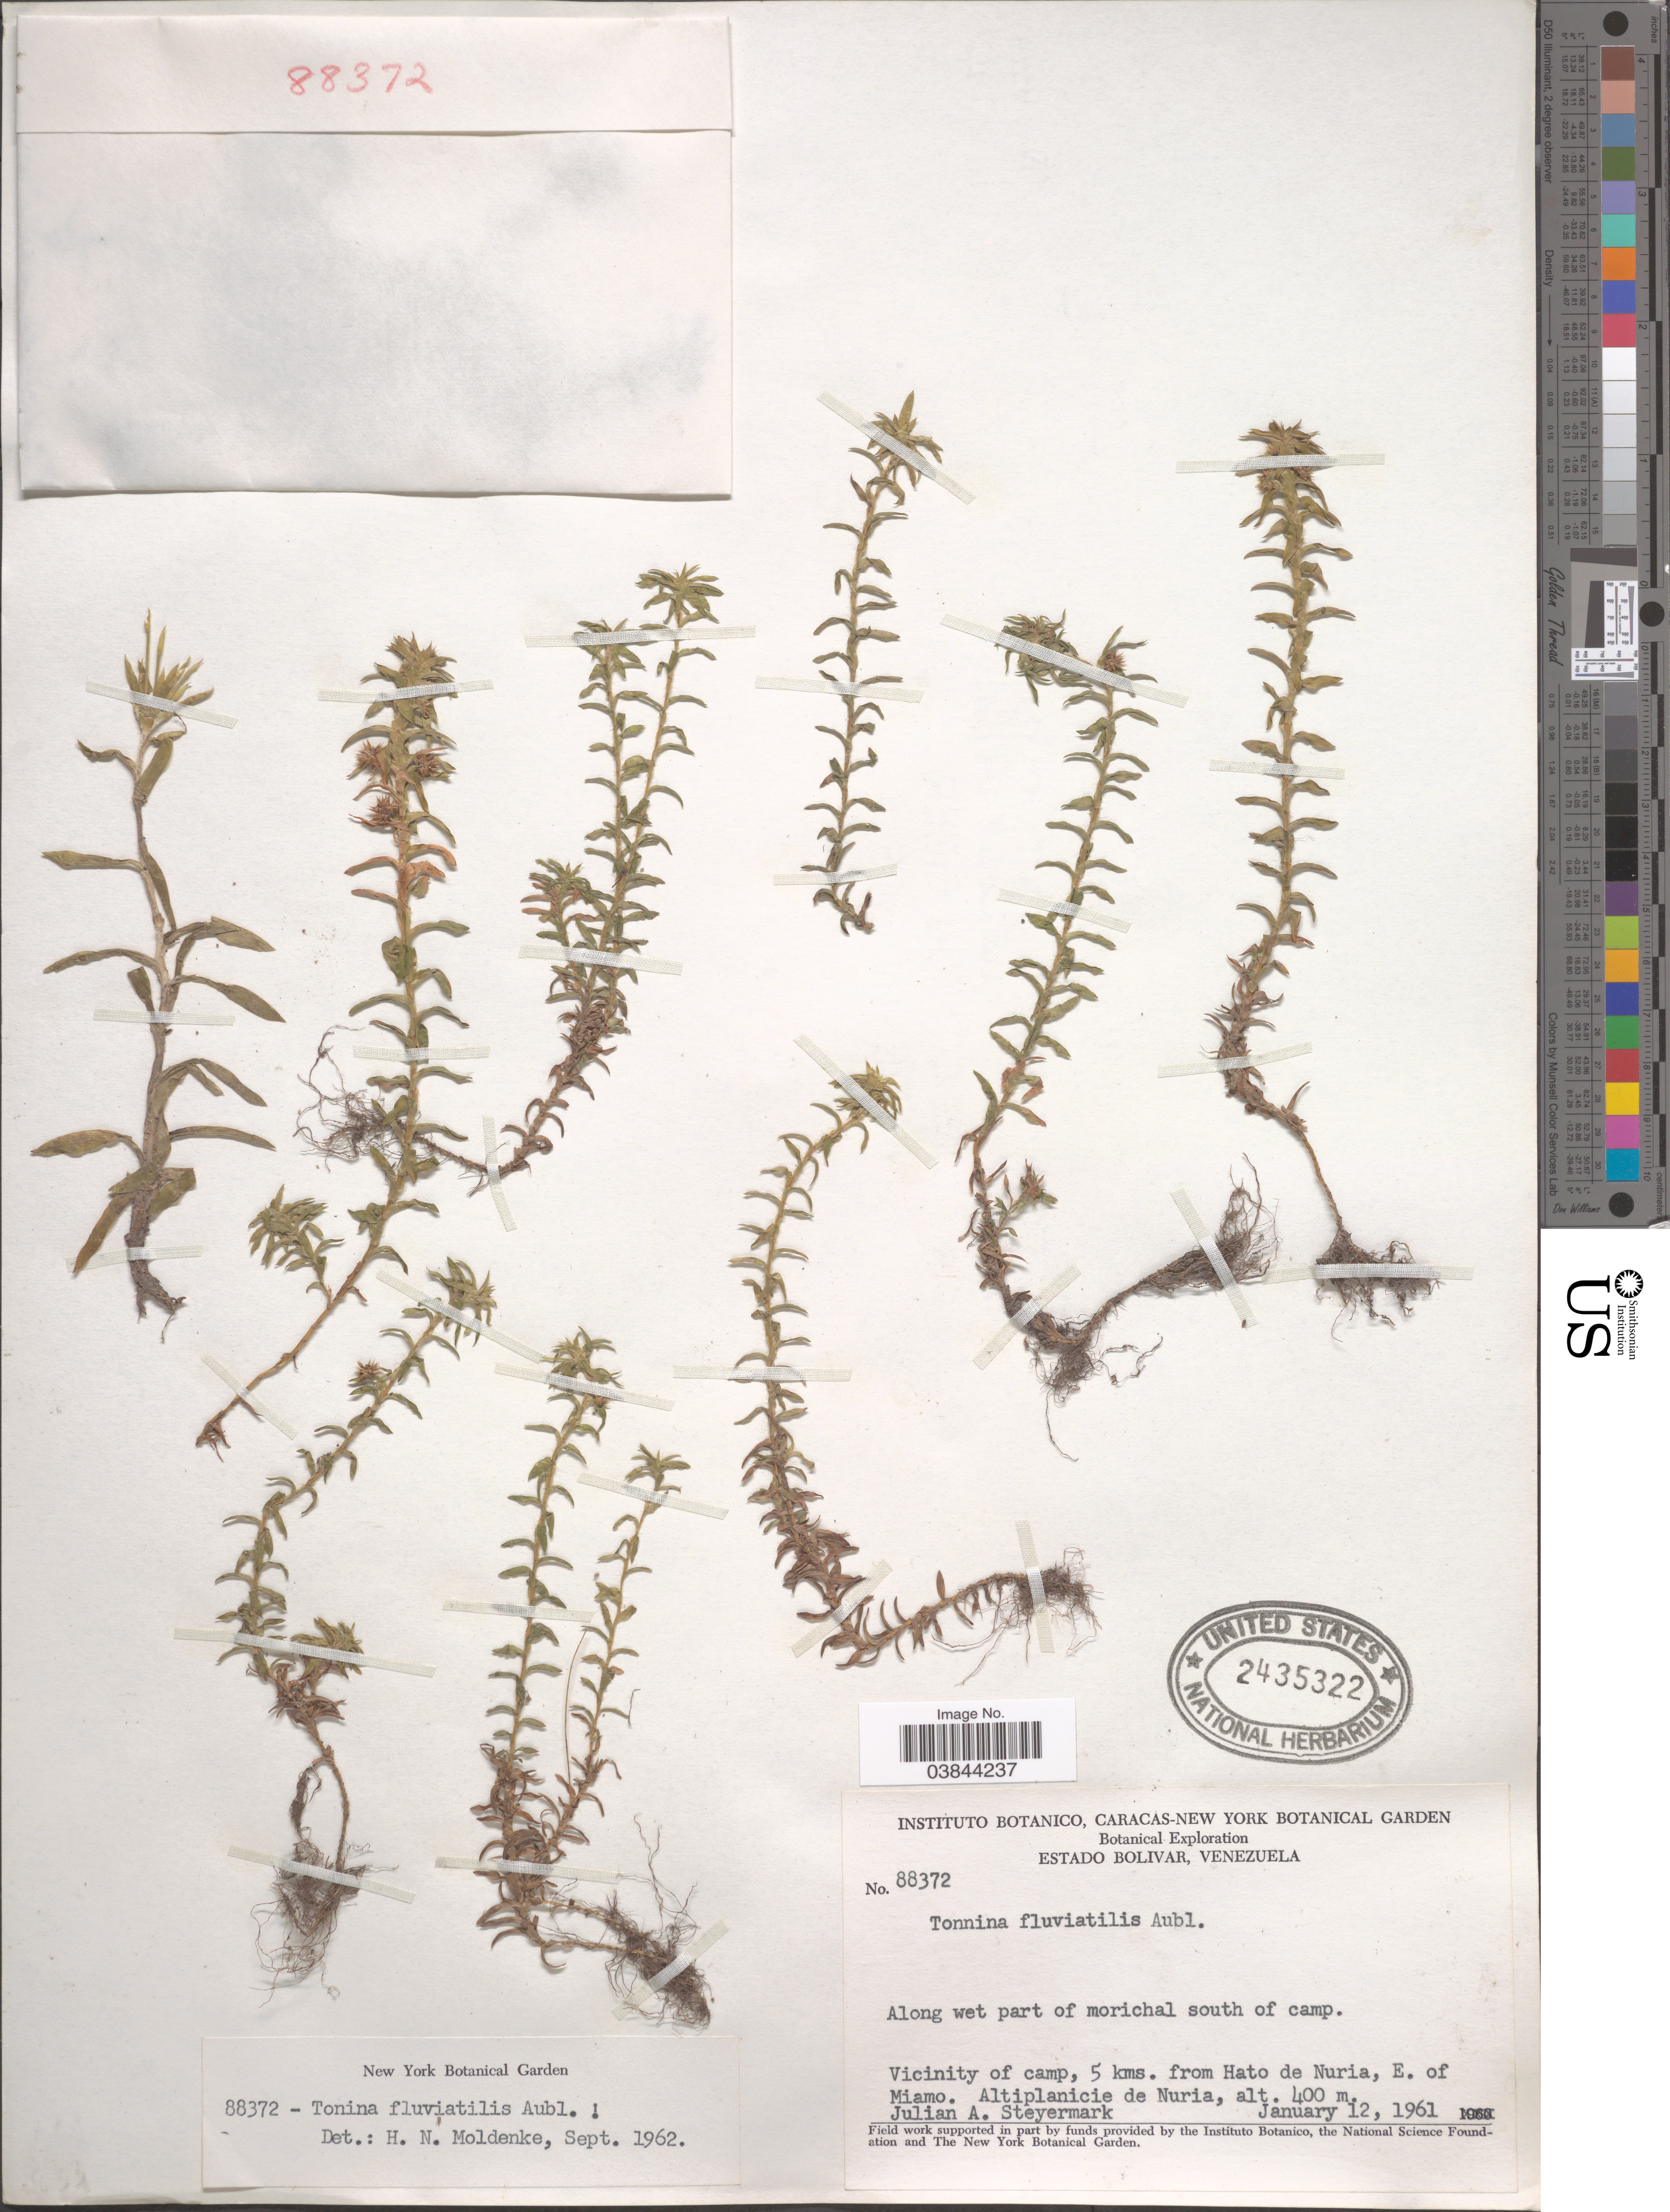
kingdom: Plantae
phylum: Tracheophyta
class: Liliopsida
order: Poales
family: Eriocaulaceae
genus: Tonina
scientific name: Tonina fluviatilis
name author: Aubl.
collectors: J. Steyermark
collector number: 88372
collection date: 1961-01-12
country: Venezuela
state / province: Bolivar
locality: South of camp. Vicinity of camp, 5 kms. from Hato de Nuria, E. of Miamo. Altiplanicie de Nuria.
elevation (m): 400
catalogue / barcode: US 2435322